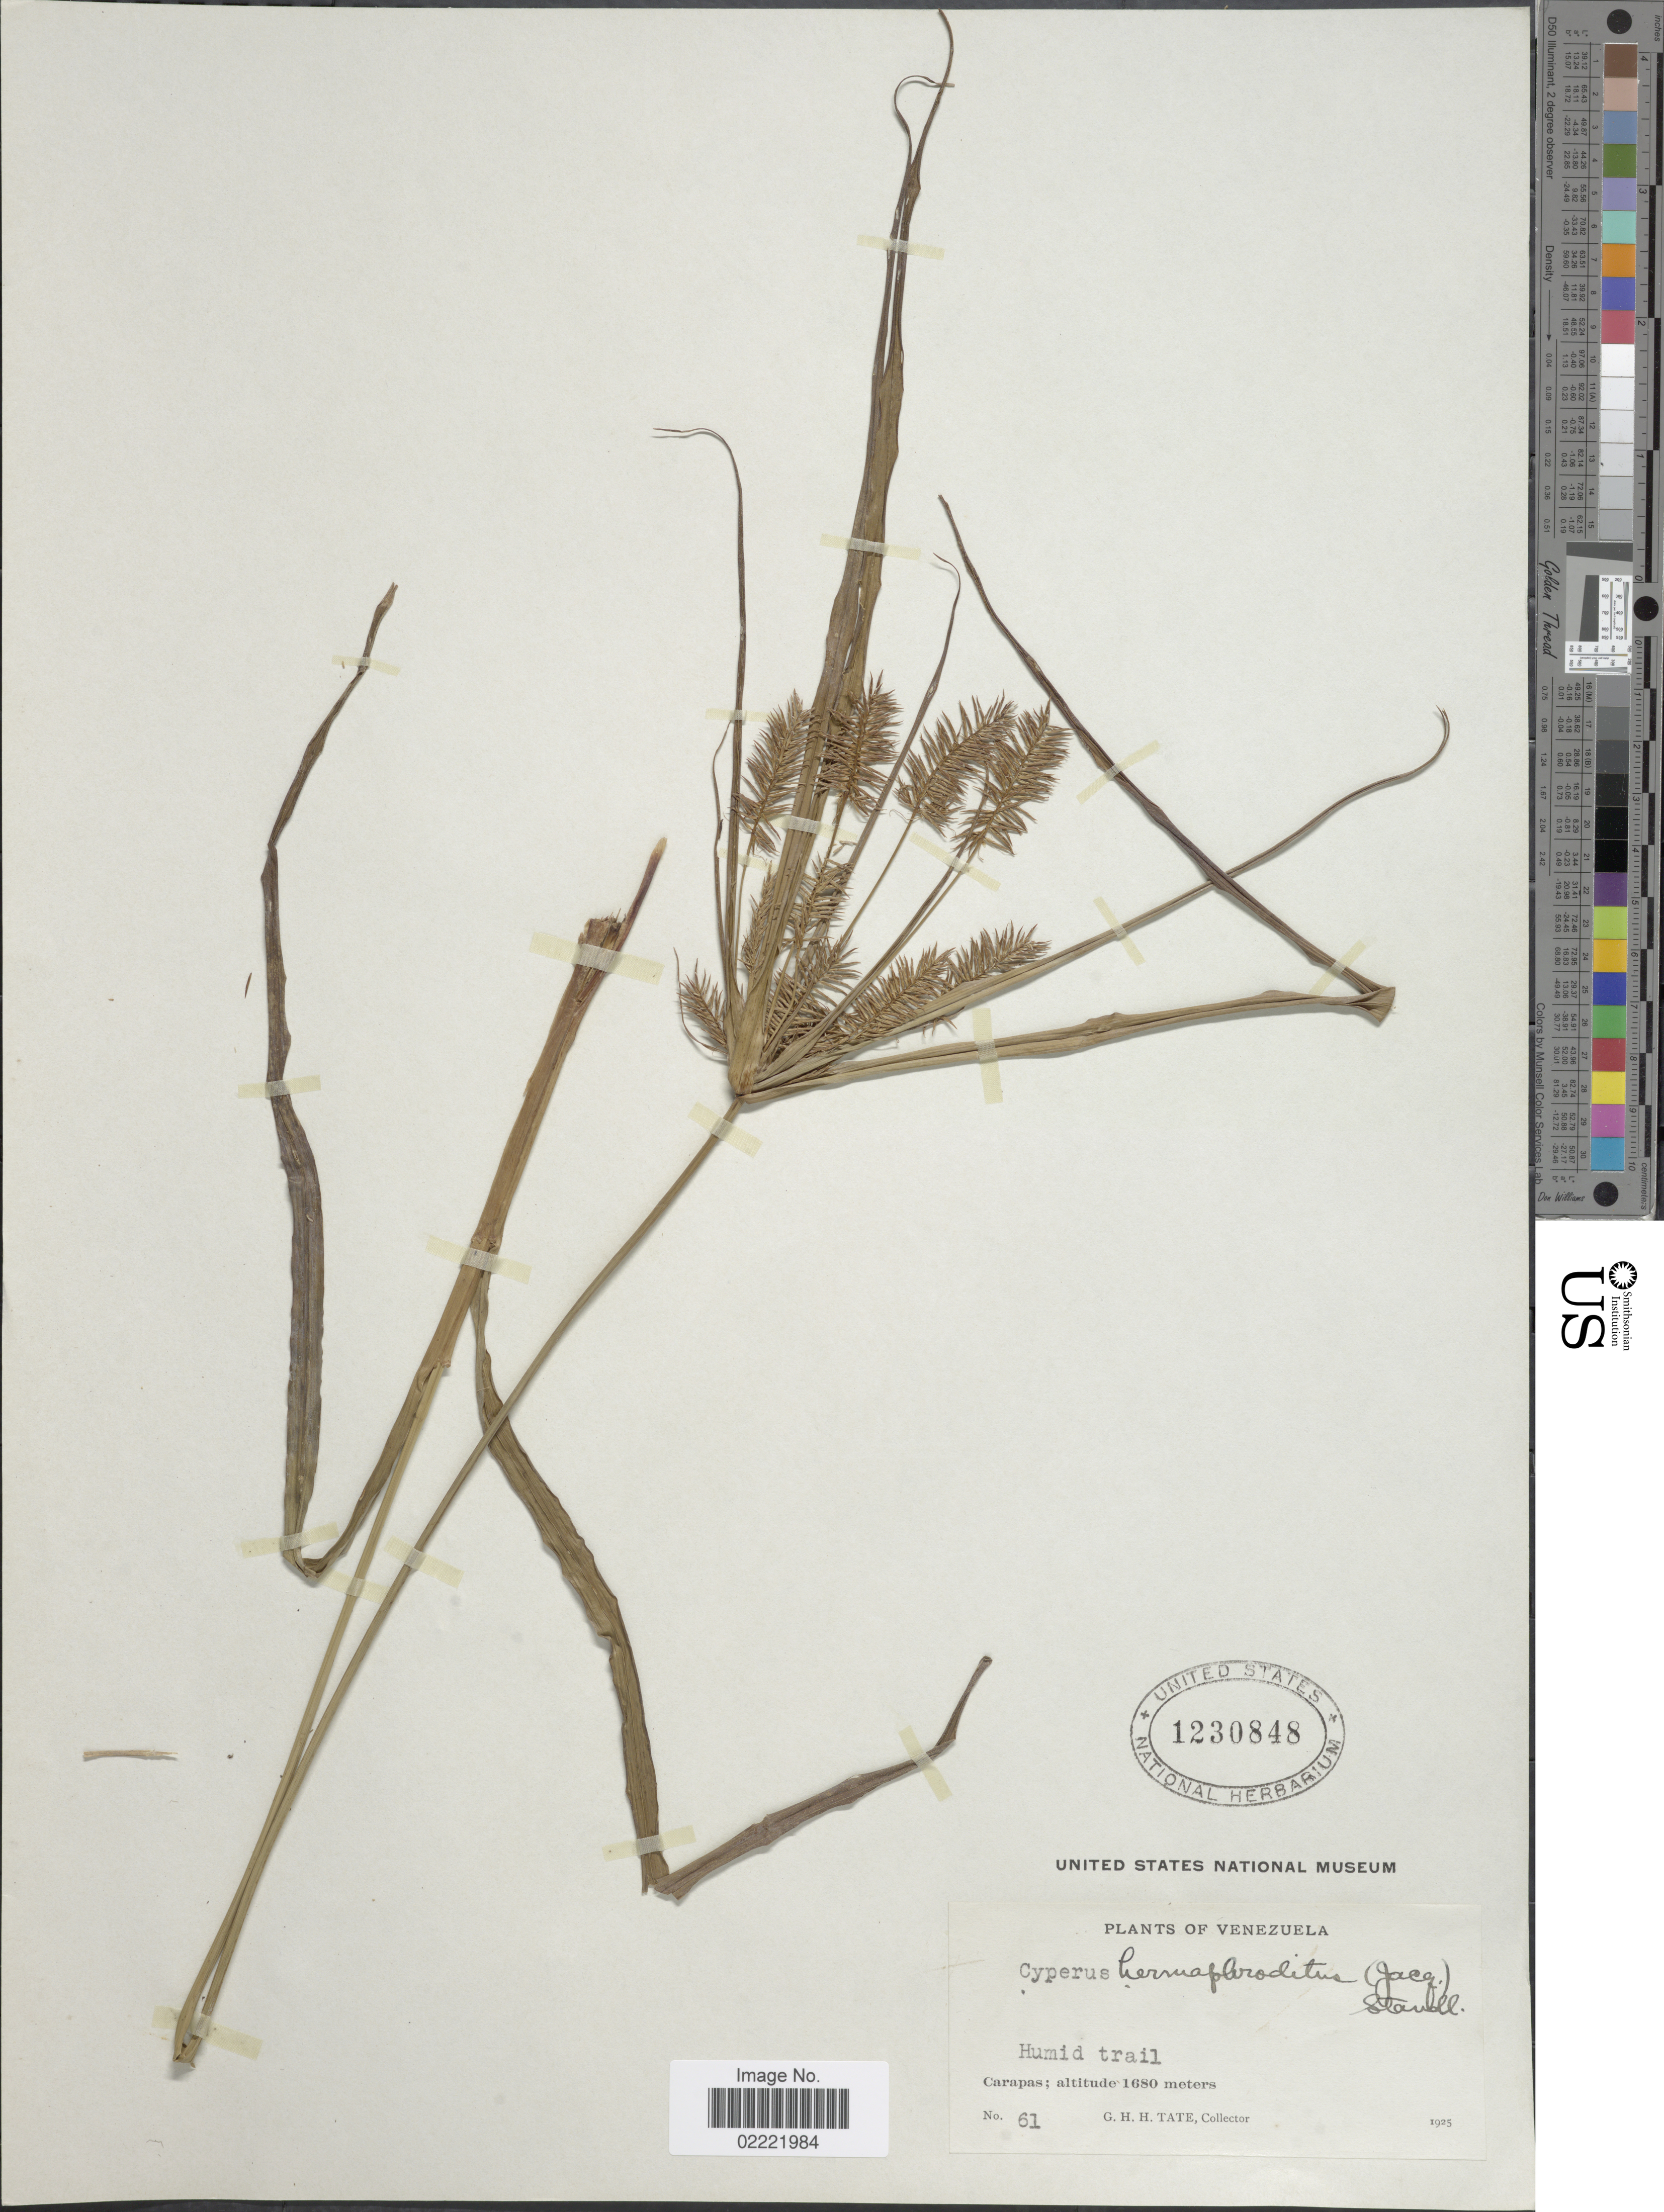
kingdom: Plantae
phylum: Tracheophyta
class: Liliopsida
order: Poales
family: Cyperaceae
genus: Cyperus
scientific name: Cyperus hermaphroditus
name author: (Jacq.) Standl.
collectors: G. H. H.Tate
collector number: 61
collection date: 1925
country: Venezuela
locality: Carapas, humid trail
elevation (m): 1680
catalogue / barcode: US 1230848